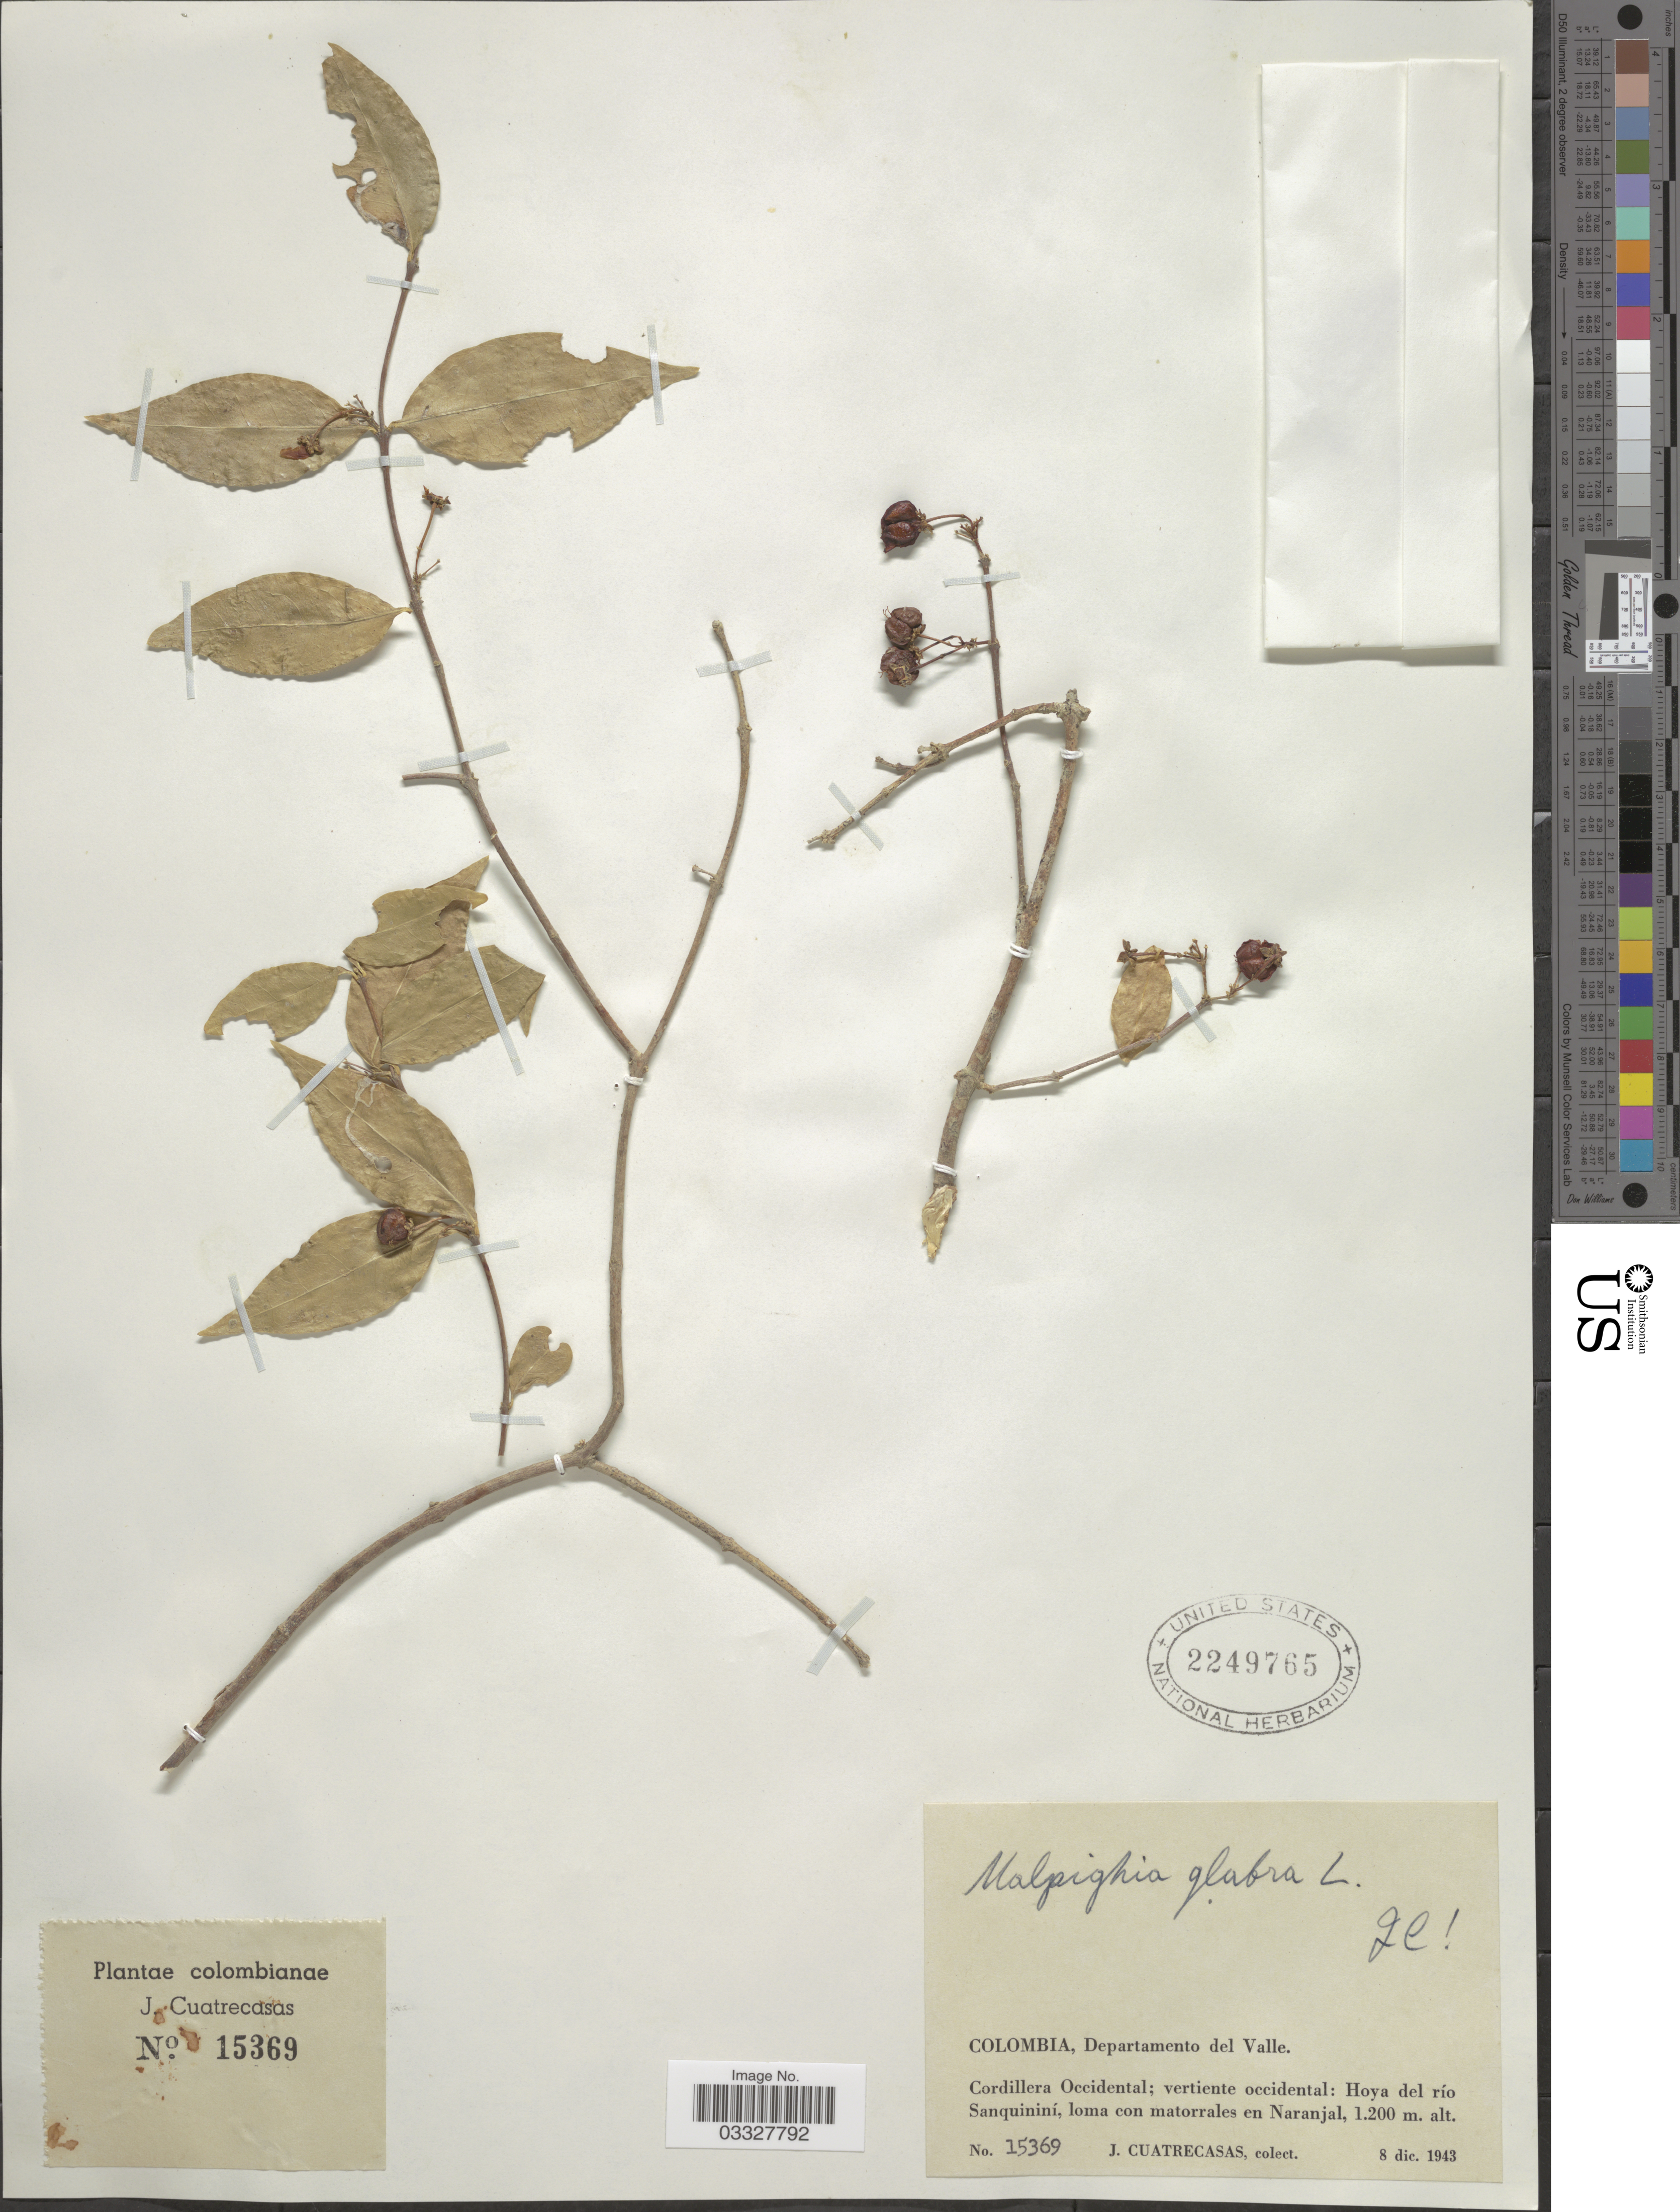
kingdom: Plantae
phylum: Tracheophyta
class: Magnoliopsida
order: Malpighiales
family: Malpighiaceae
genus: Malpighia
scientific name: Malpighia glabra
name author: L.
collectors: J. Cuatrecasas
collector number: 15369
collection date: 1943-12-08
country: Colombia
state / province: Valle del Cauca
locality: Departamento del Valle. Cordillera Occidental; vertiente occidental: Hoya del río Sanquininí, loma con matorrales en Naranjal.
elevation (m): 1200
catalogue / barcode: US 2249765